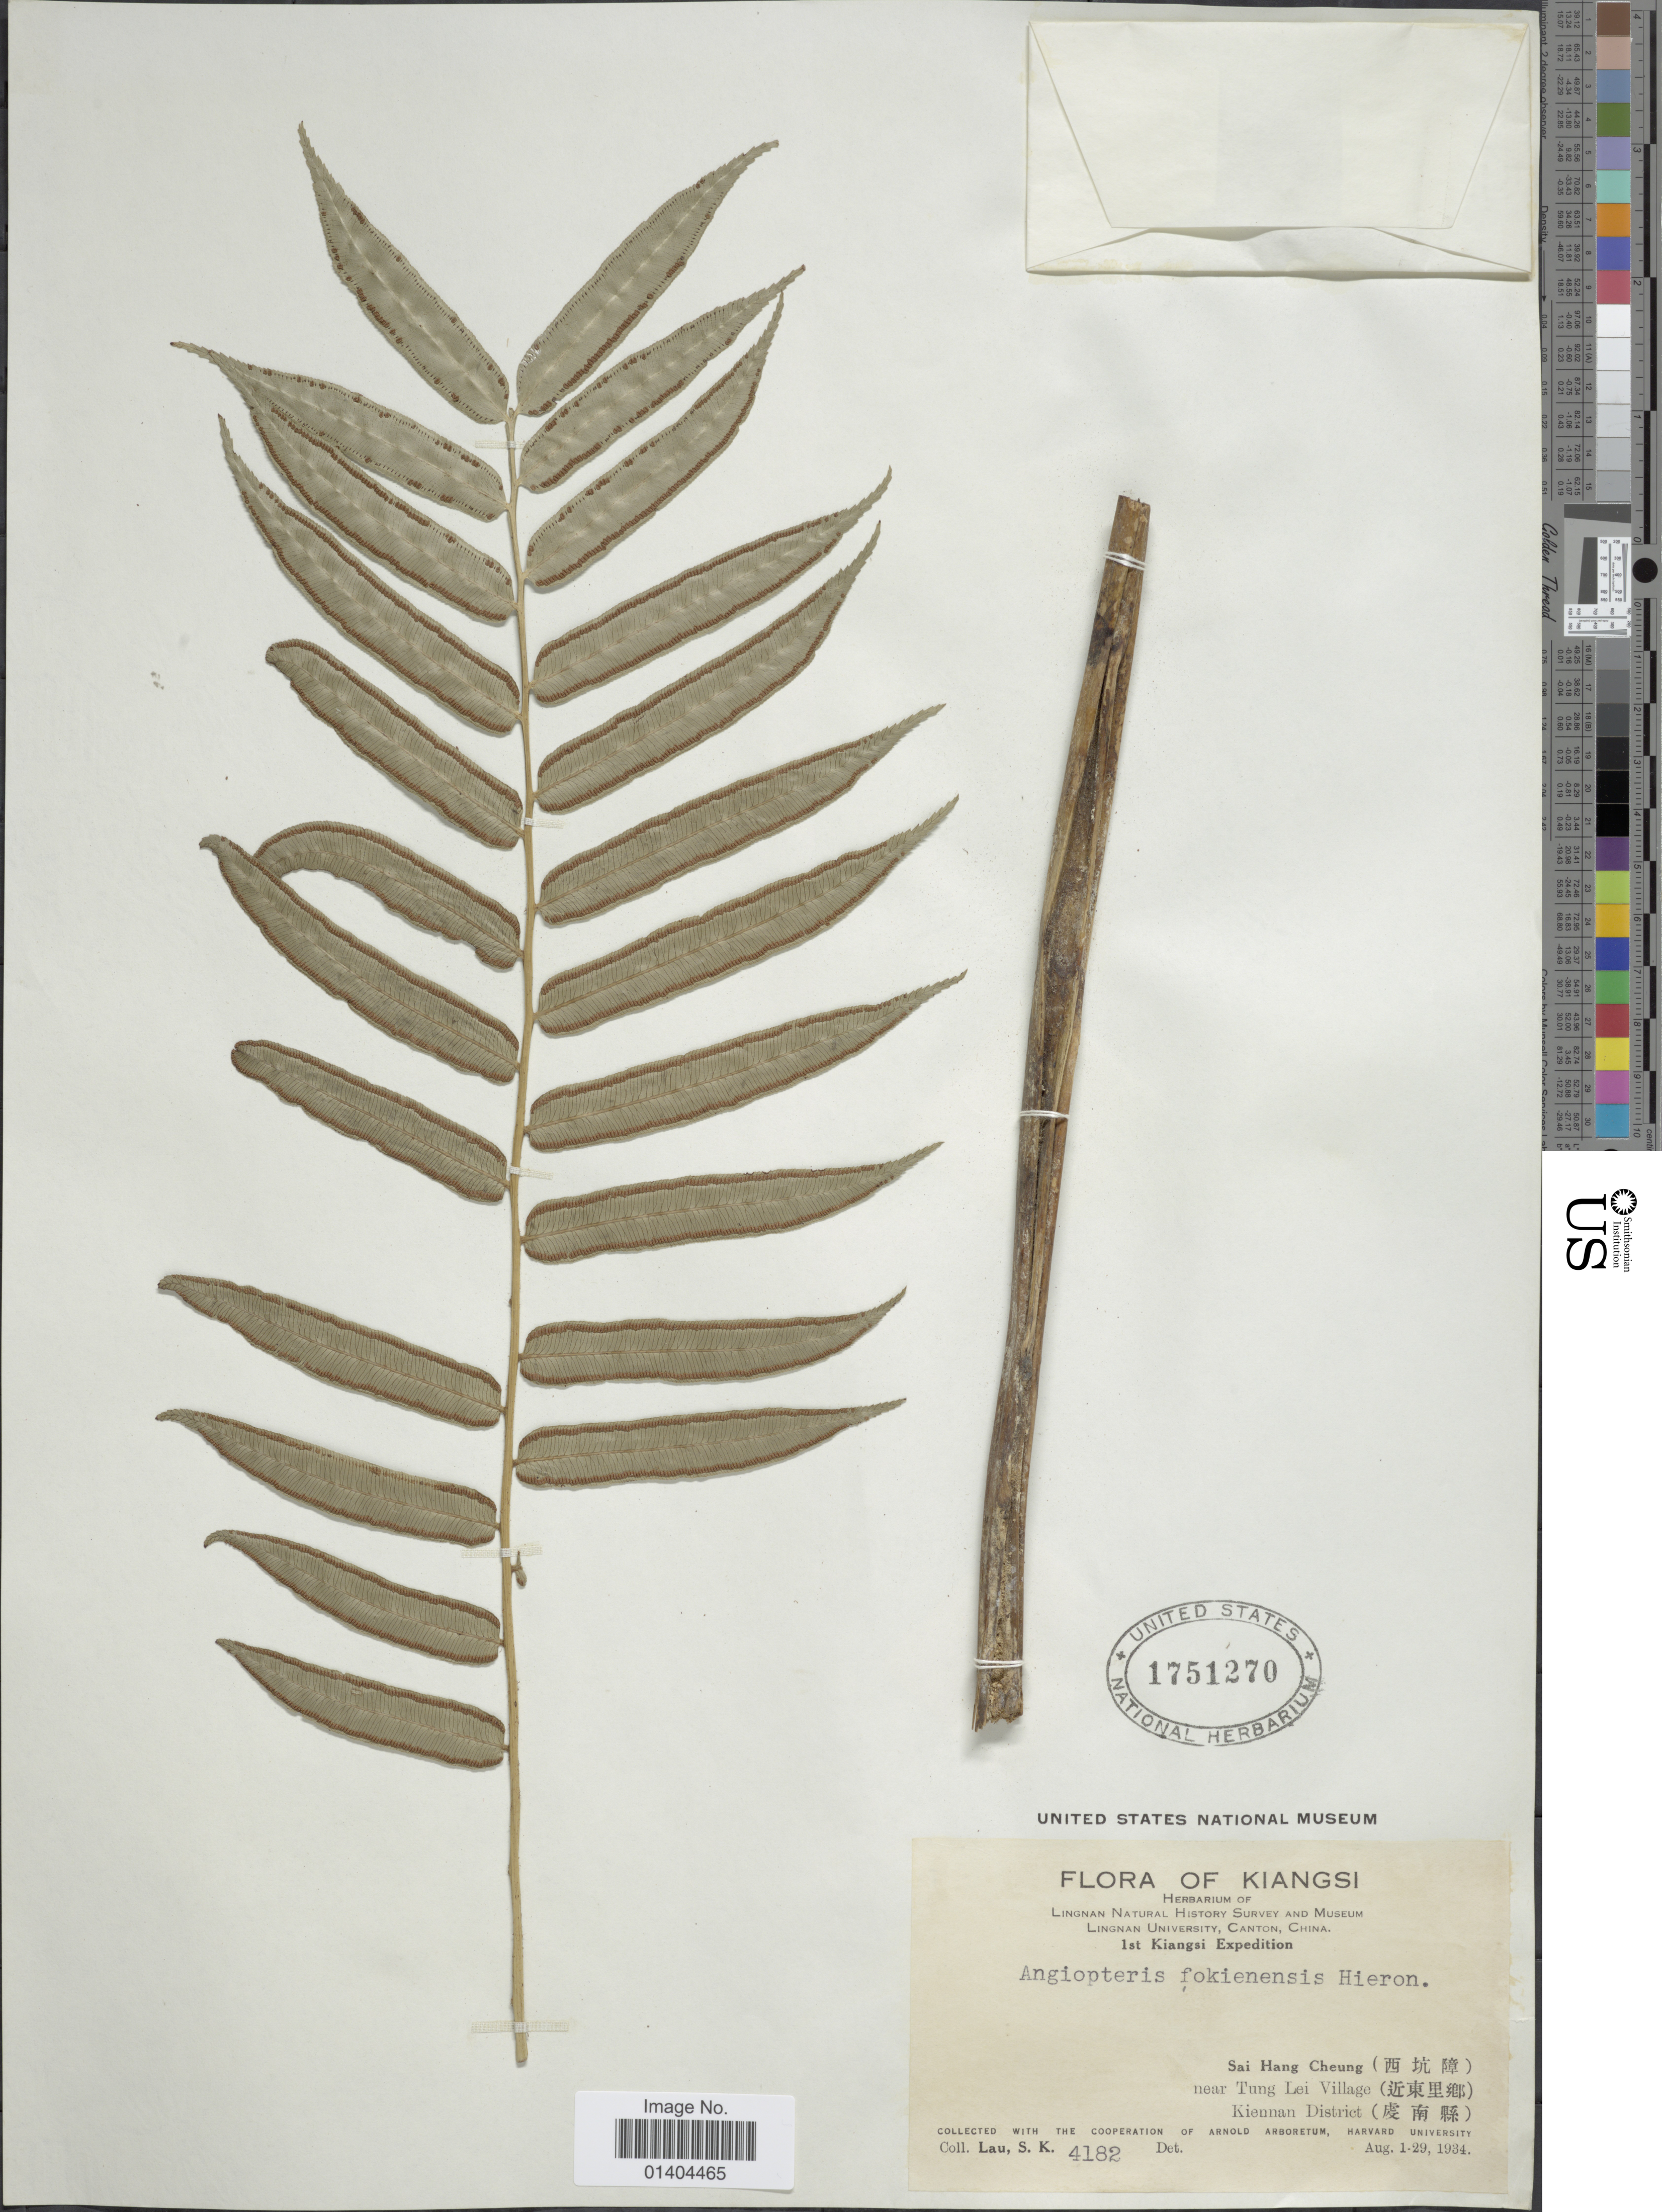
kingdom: Plantae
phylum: Tracheophyta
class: Polypodiopsida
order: Marattiales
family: Marattiaceae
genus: Angiopteris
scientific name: Angiopteris fokiensis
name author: Hieron.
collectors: S. K. Lau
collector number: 4182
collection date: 1934-08-01/1934-08-29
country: China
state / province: Jiangxi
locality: Sai Hang Cheung, near Tung Lei Village, Kiennan District, Kiangsi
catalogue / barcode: US 1751270